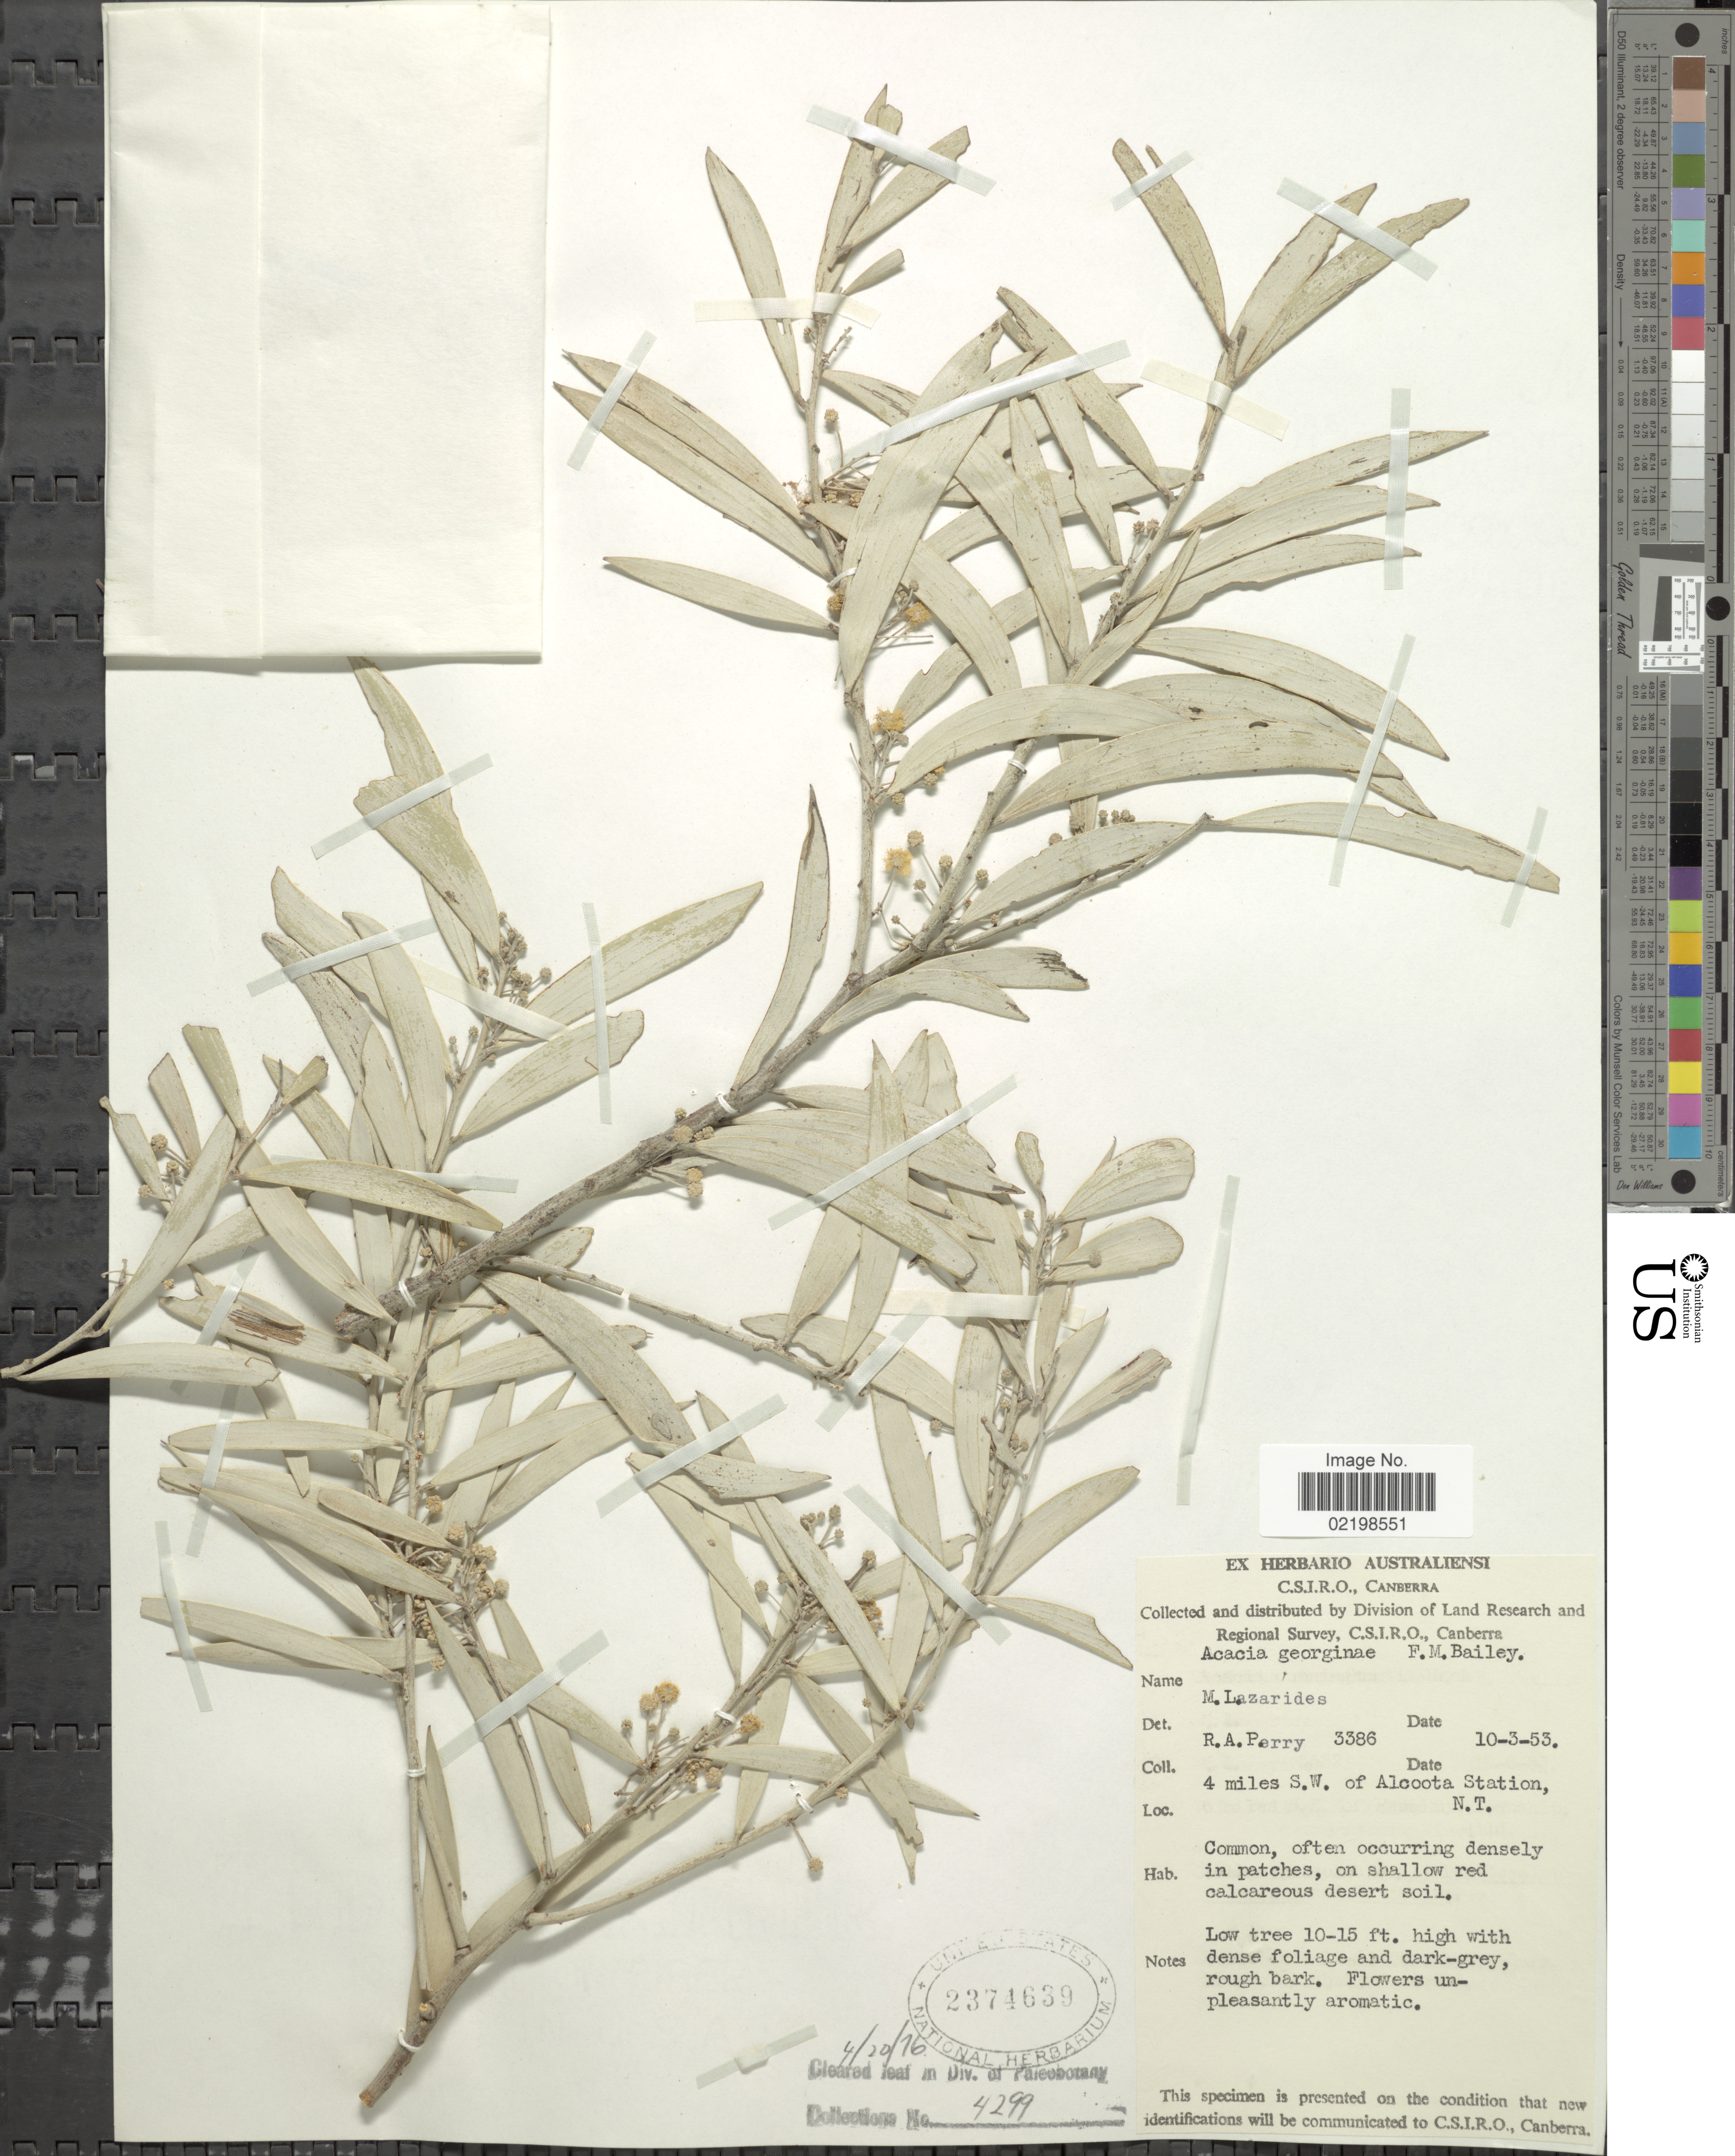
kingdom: Plantae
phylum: Tracheophyta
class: Magnoliopsida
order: Fabales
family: Fabaceae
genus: Acacia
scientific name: Acacia georginae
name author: F.M. Bailey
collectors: Perry, R. A.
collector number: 3386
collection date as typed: Transcribed d/m/y: 10/3/53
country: Australia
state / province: Northern Territory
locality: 4 miles S.W. of Alcoota Station, N.T.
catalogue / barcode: US 2374639